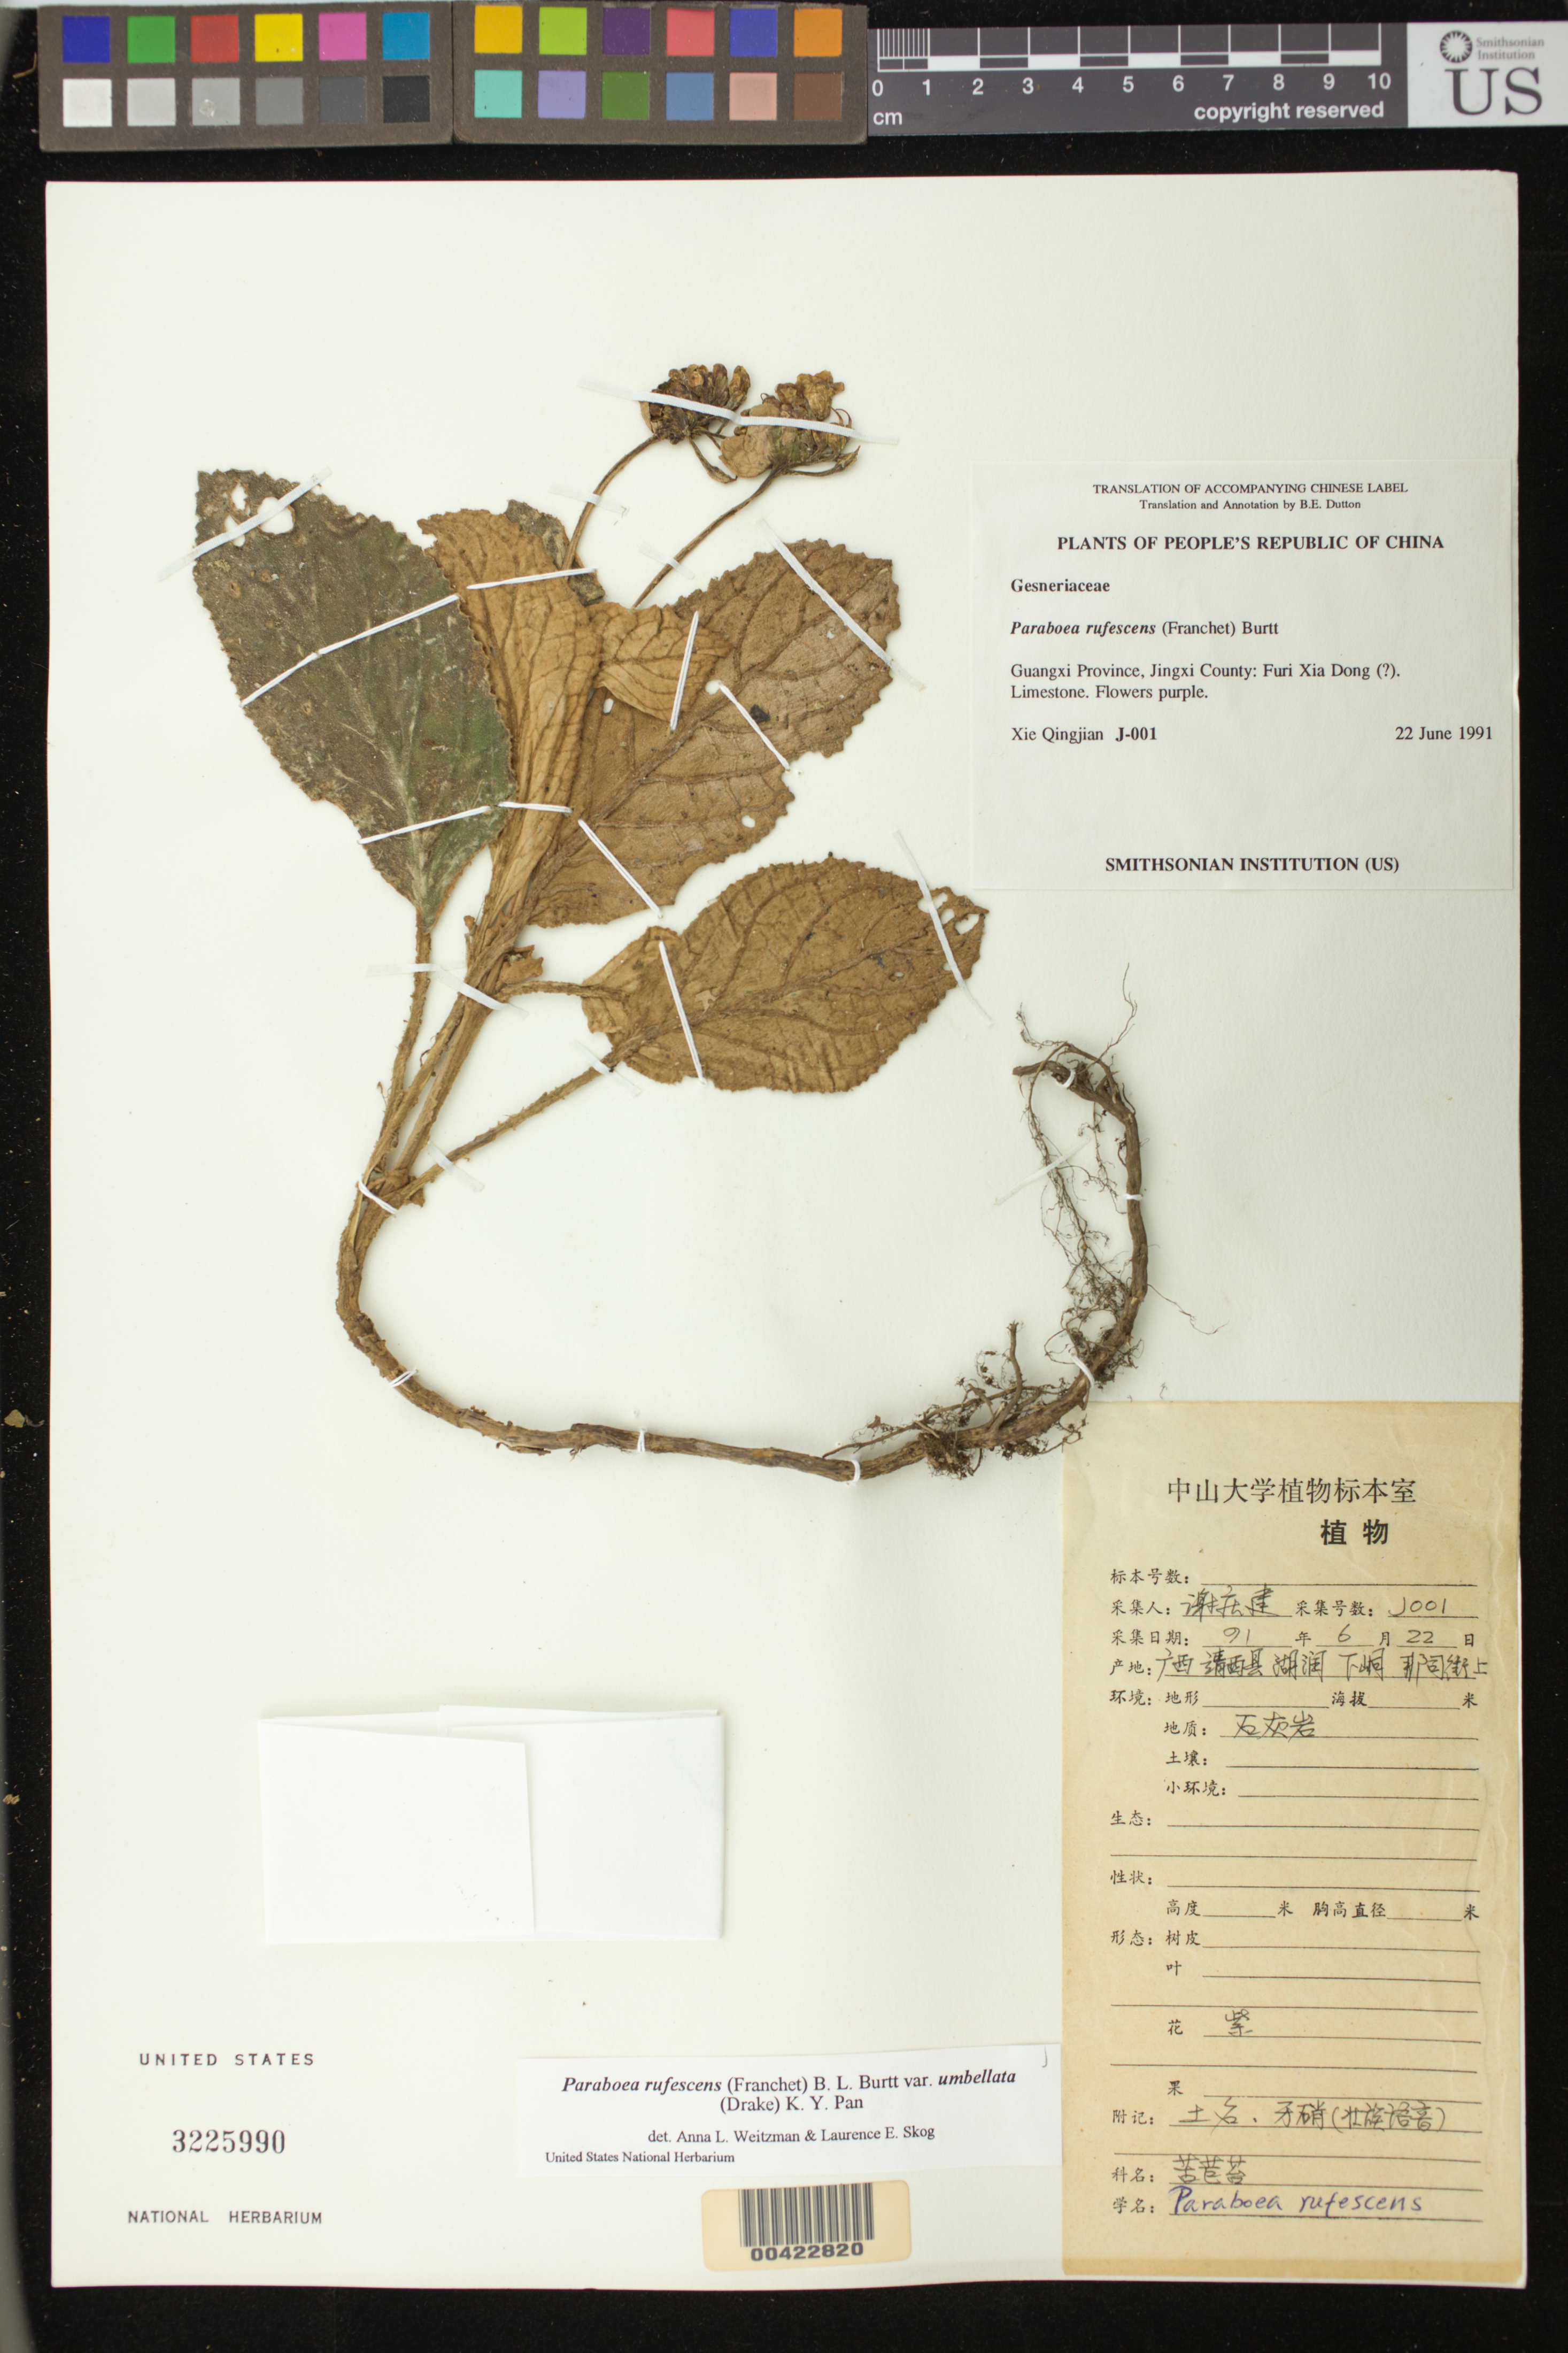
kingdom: Plantae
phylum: Tracheophyta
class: Magnoliopsida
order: Lamiales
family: Gesneriaceae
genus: Paraboea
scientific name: Paraboea rufescens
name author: (Franch.) B.L. Burtt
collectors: Q. Xie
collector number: J-001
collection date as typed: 22 Jun 1991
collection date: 1991-06-22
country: China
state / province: Guangxi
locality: Jingxi co., Furi xia dong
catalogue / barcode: US 3225990